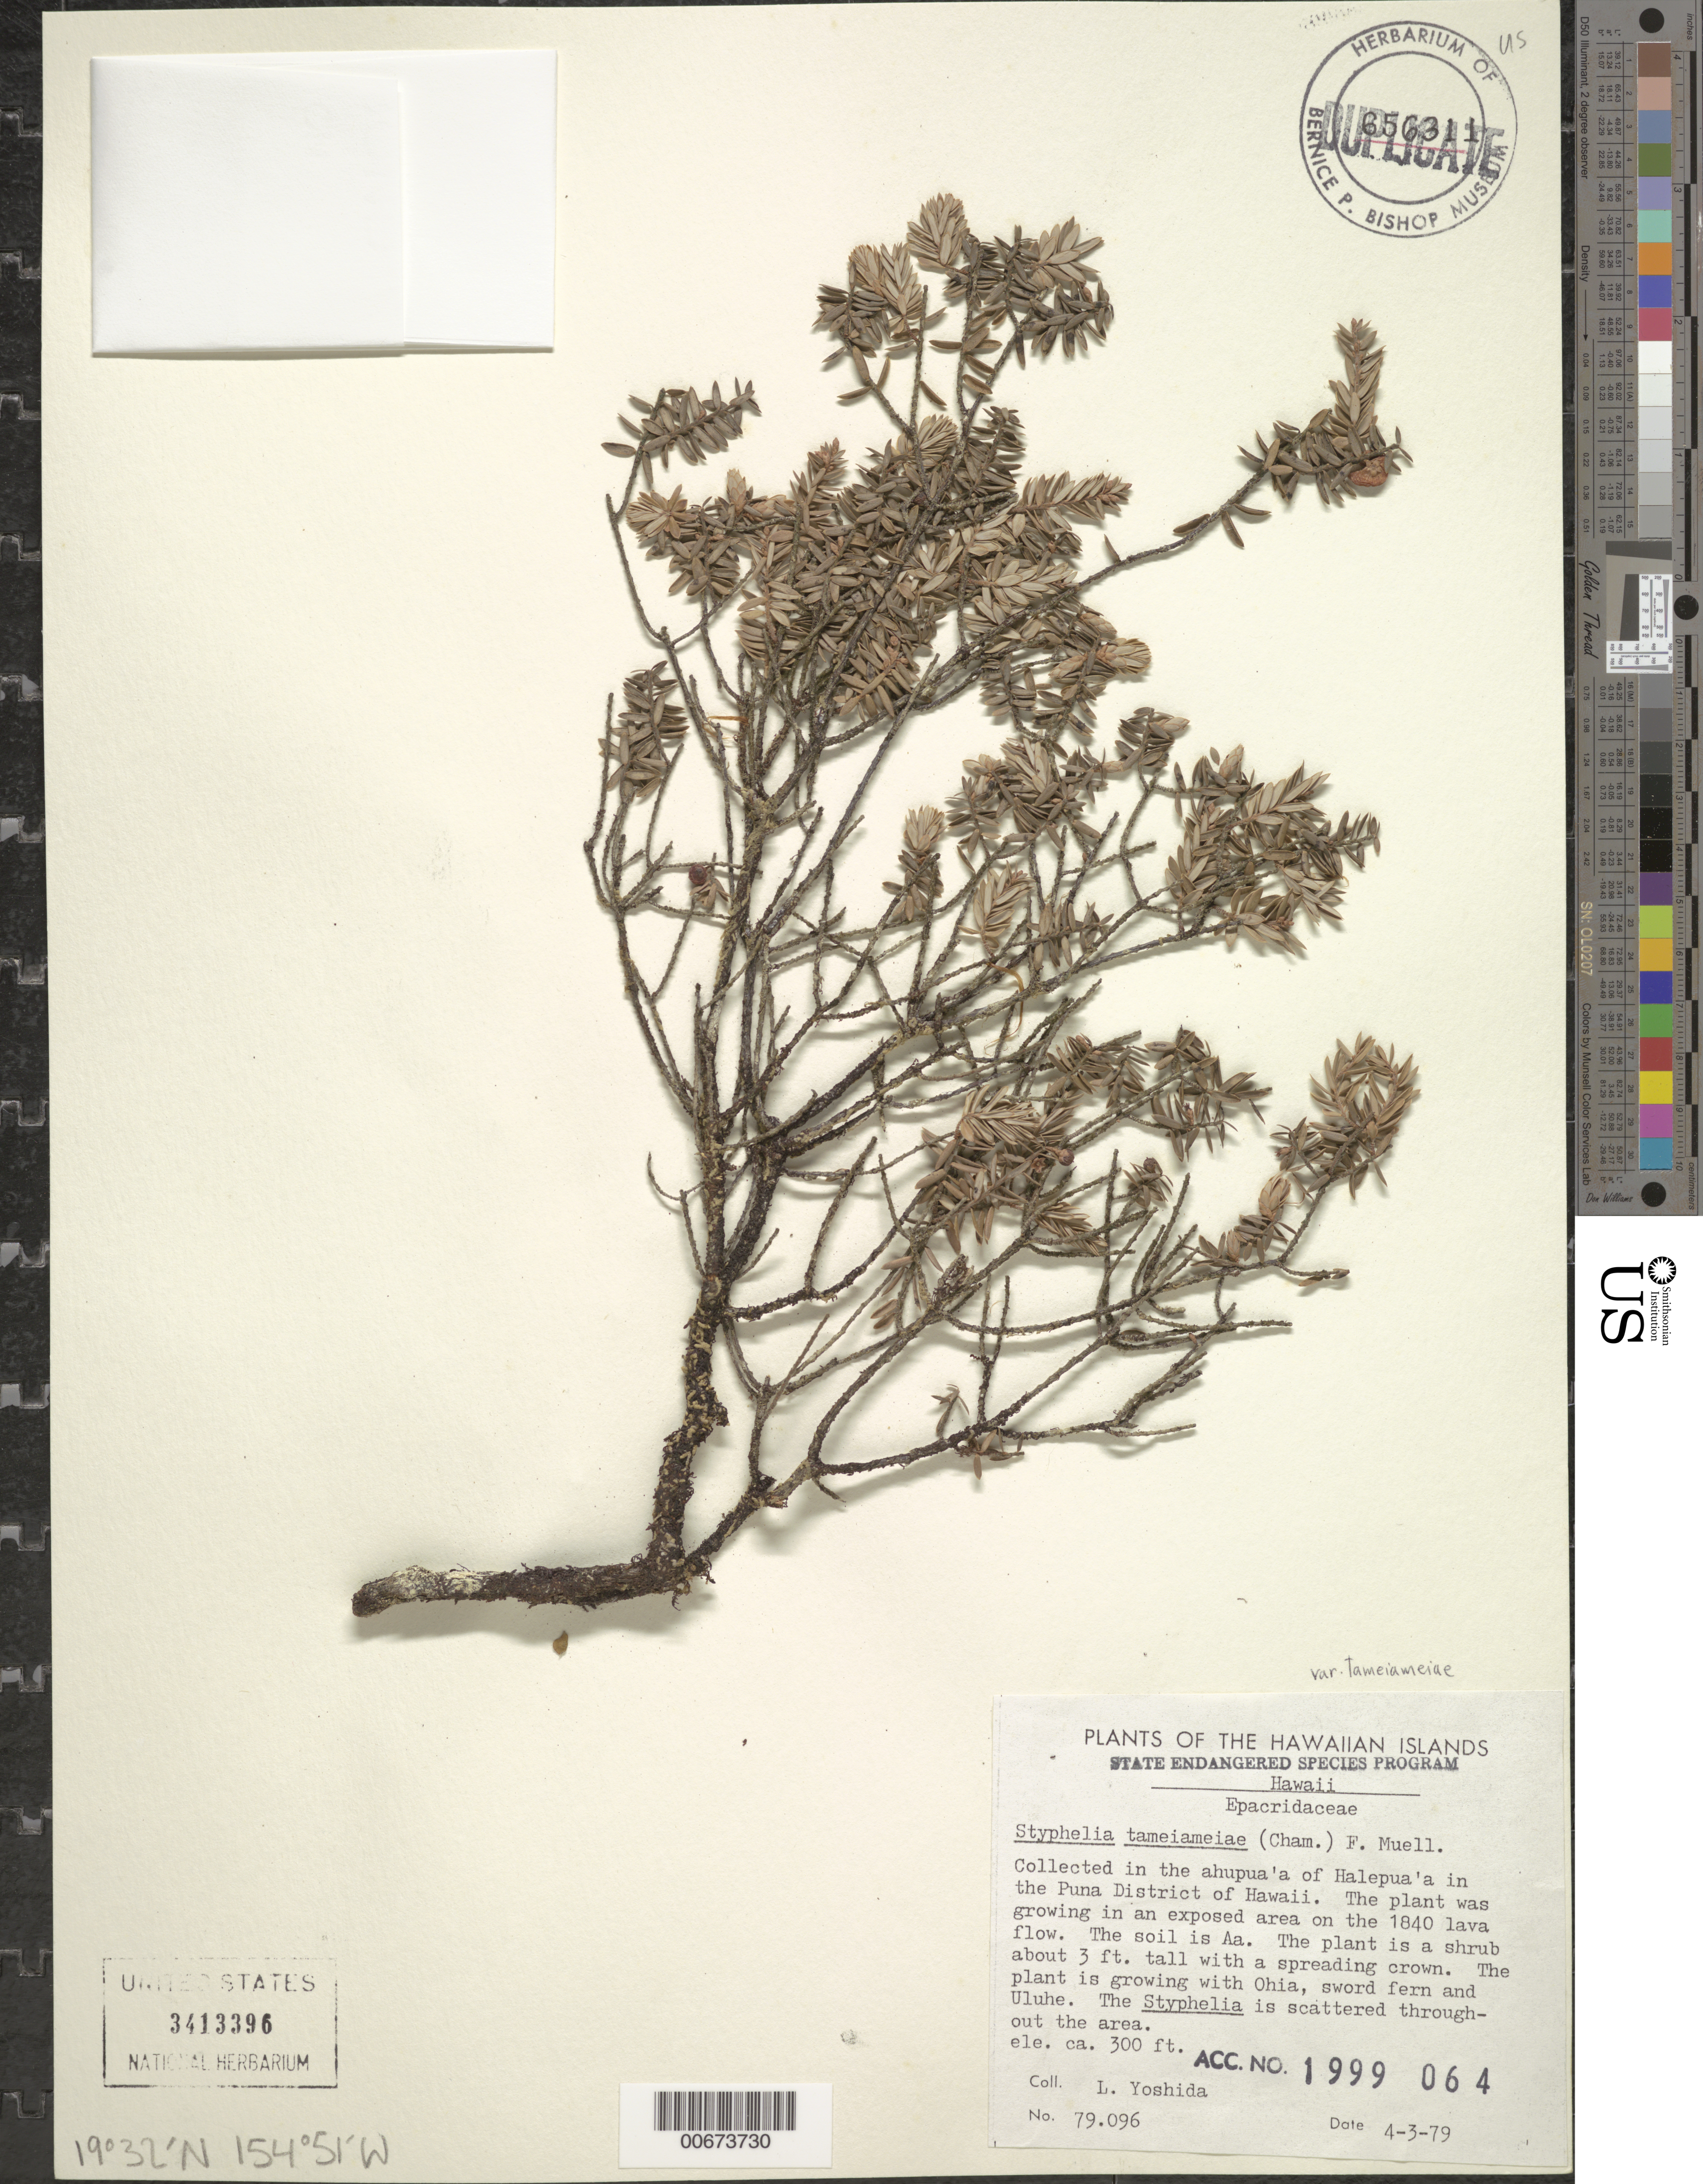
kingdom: Plantae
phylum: Tracheophyta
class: Magnoliopsida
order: Ericales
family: Ericaceae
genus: Leptecophylla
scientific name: Leptecophylla tameiameiae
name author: (Cham. & Schltdl.) C.M. Weiller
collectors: L. Yoshida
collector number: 79.096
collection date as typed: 3 Apr 1979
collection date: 1979-04-03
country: United States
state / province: Hawaii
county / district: Hawaii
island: Hawaii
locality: Puna District, in the ahupua'a of Halepua'a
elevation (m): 91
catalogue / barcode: US 3413396